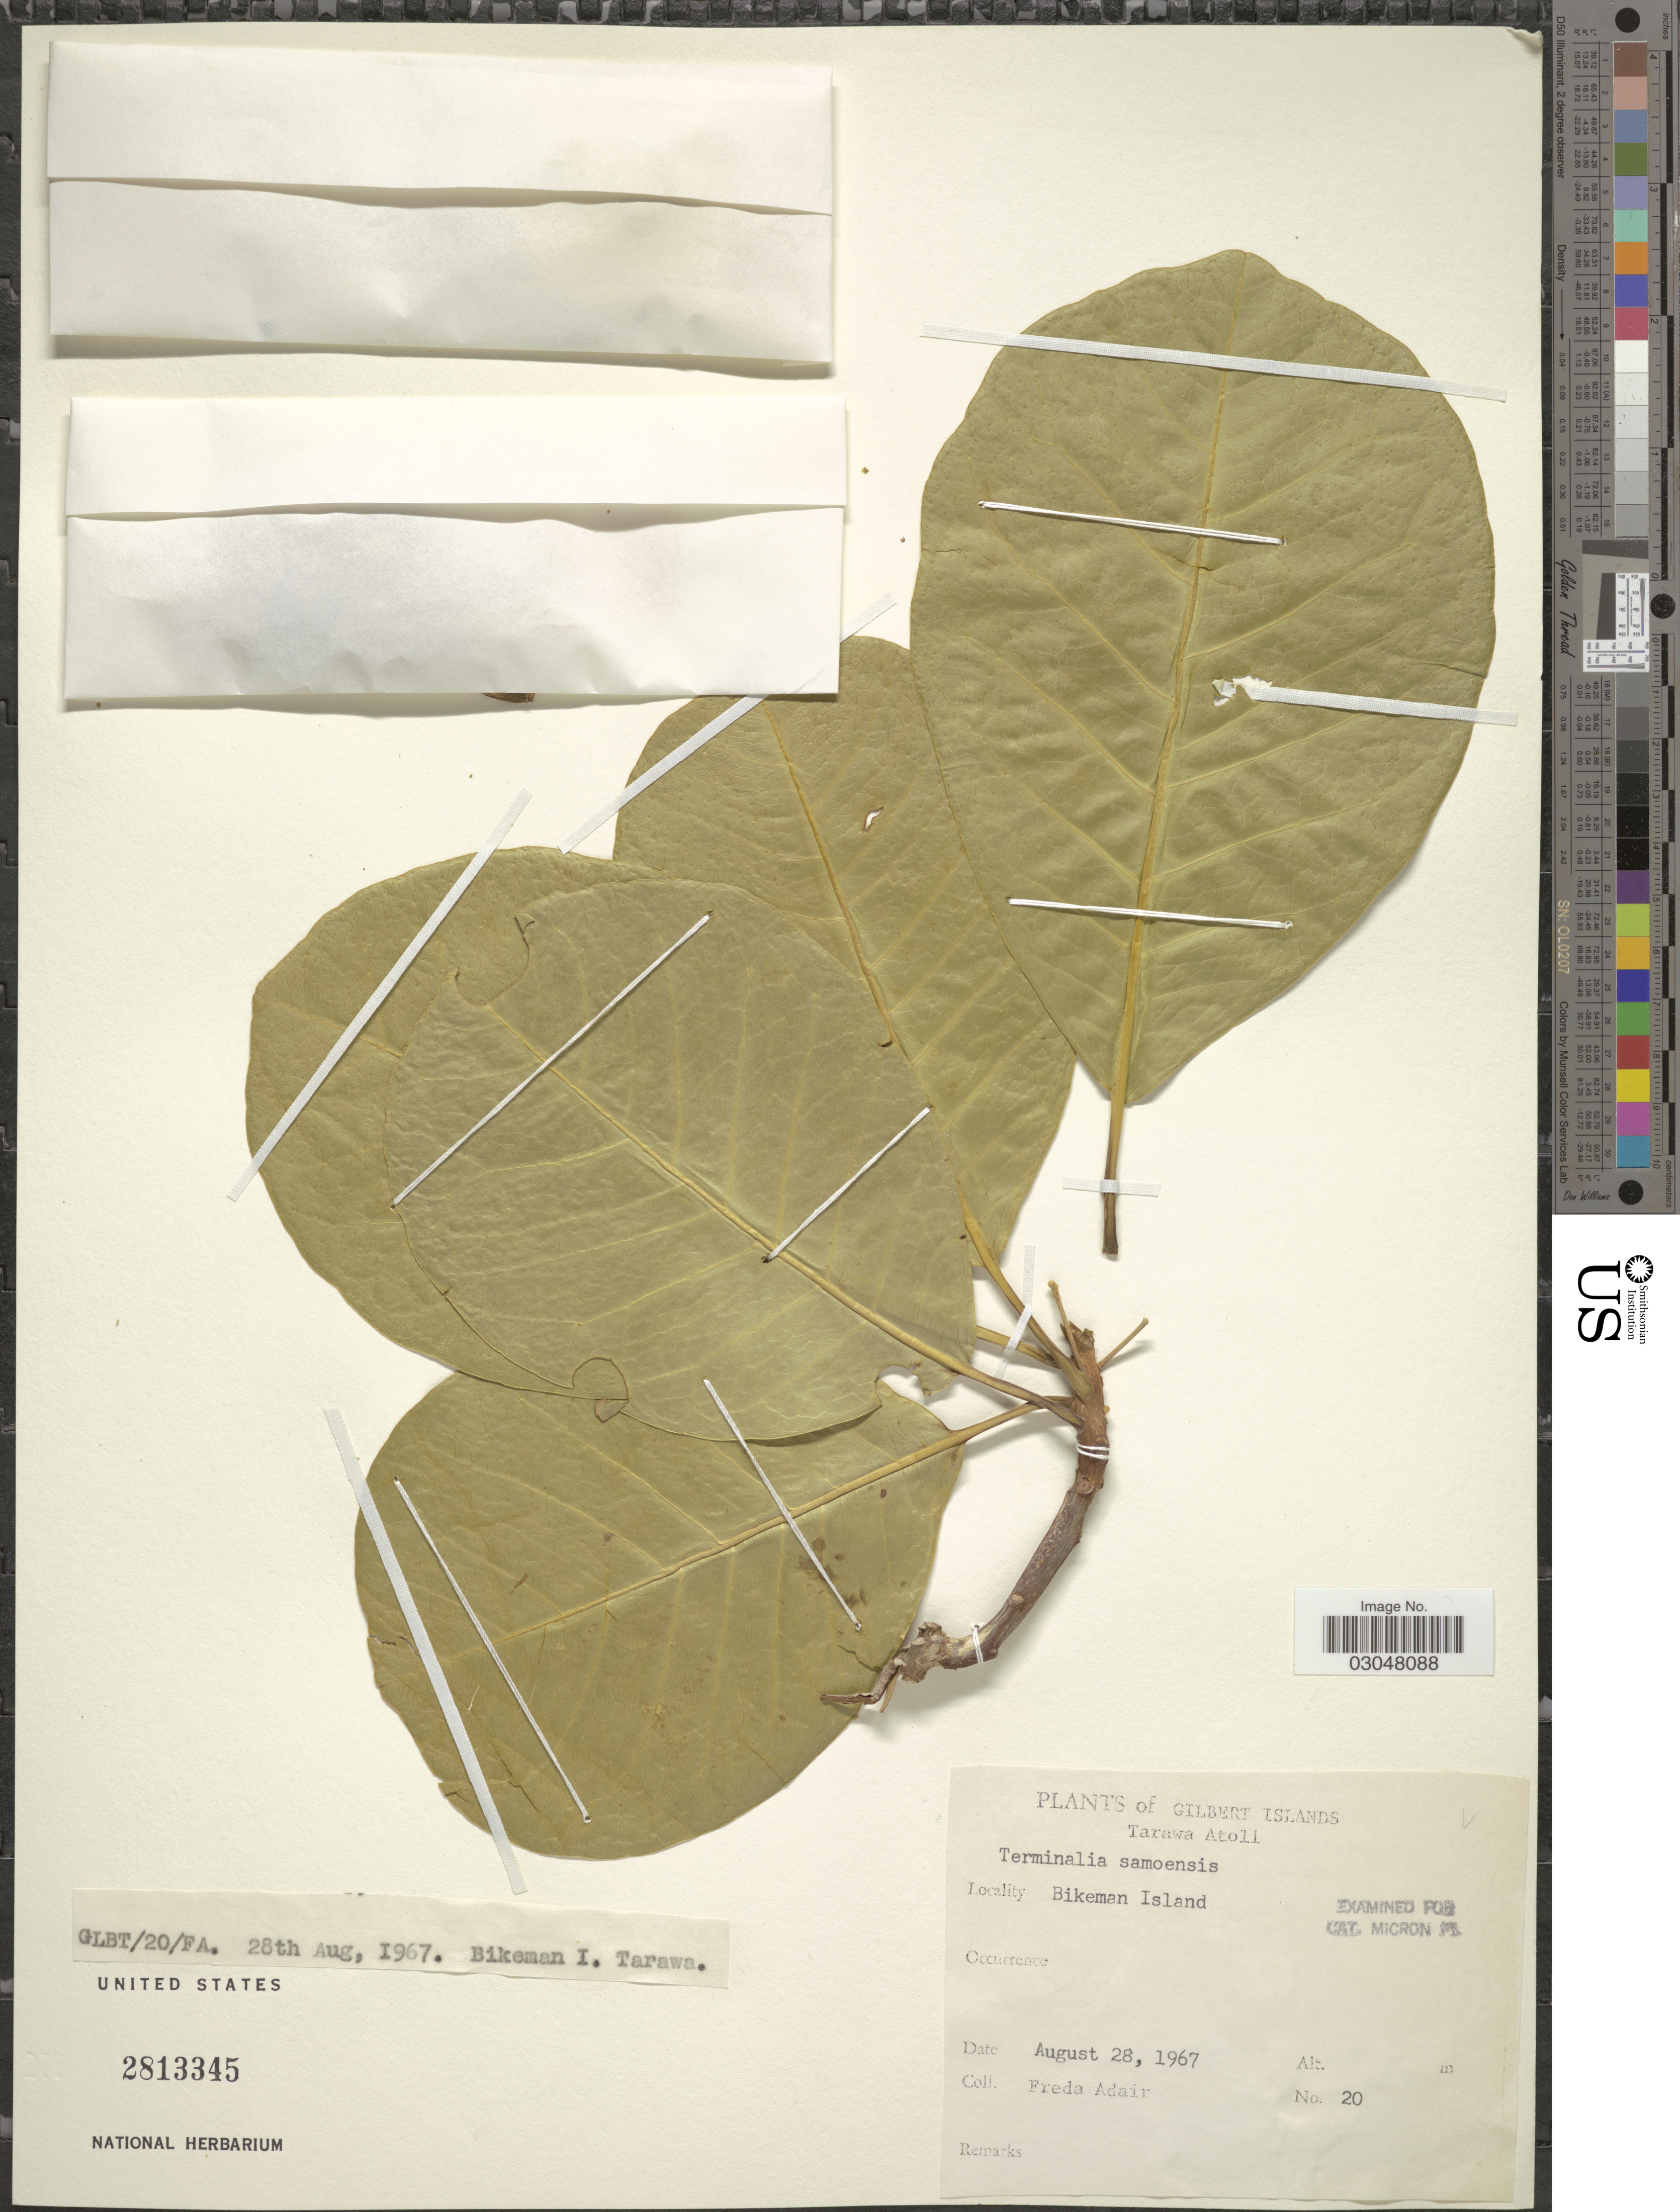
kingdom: Plantae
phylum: Tracheophyta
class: Magnoliopsida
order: Myrtales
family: Combretaceae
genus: Terminalia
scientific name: Terminalia samoensis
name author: Rech.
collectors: F. Adair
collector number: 20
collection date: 1967-08-28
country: Kiribati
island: Tarawa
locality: Gilbert Islands. Tarawa Atoll. Bikeman Island.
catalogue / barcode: US 2813345